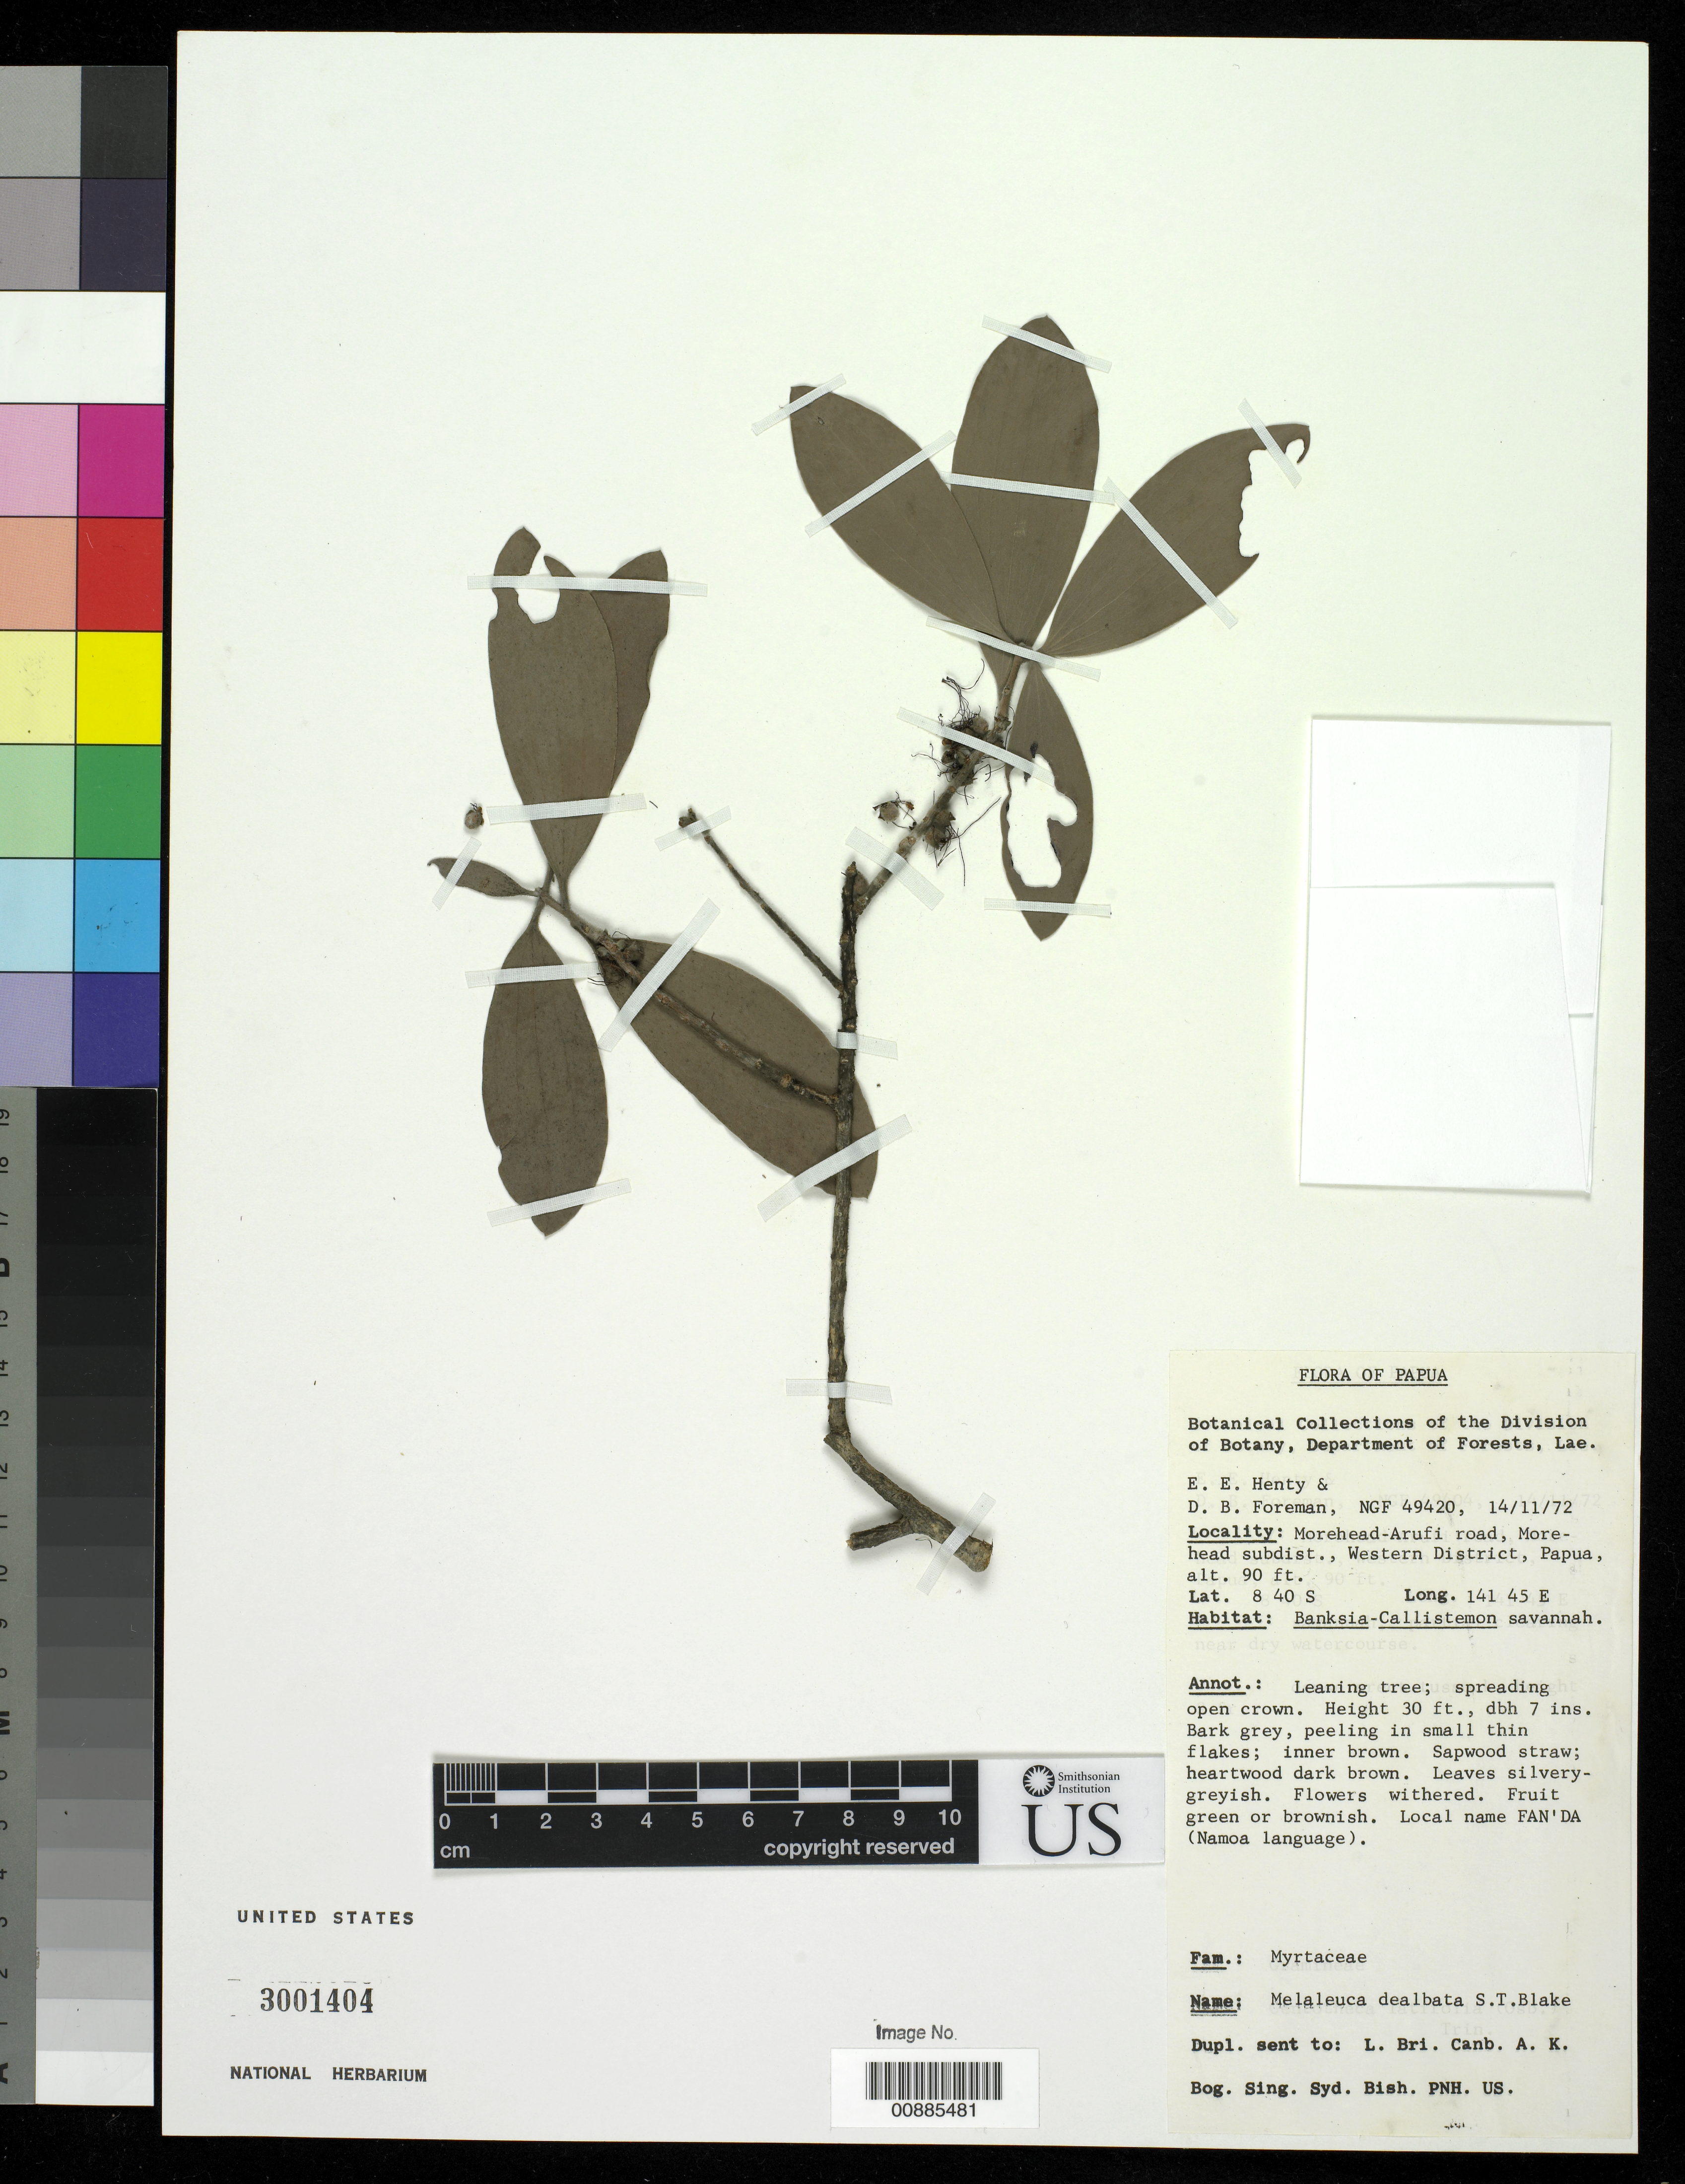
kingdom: Plantae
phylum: Tracheophyta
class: Magnoliopsida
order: Myrtales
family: Myrtaceae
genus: Melaleuca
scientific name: Melaleuca dealbata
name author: S.T. Blake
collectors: E. Henty & D. Foreman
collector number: NGF 49420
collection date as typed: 14 Nov 1972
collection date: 1972-11-14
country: Papua New Guinea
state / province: Western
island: New Guinea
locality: Morehead-Arufi road, Morehead seblet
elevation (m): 27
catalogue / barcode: US 3001404